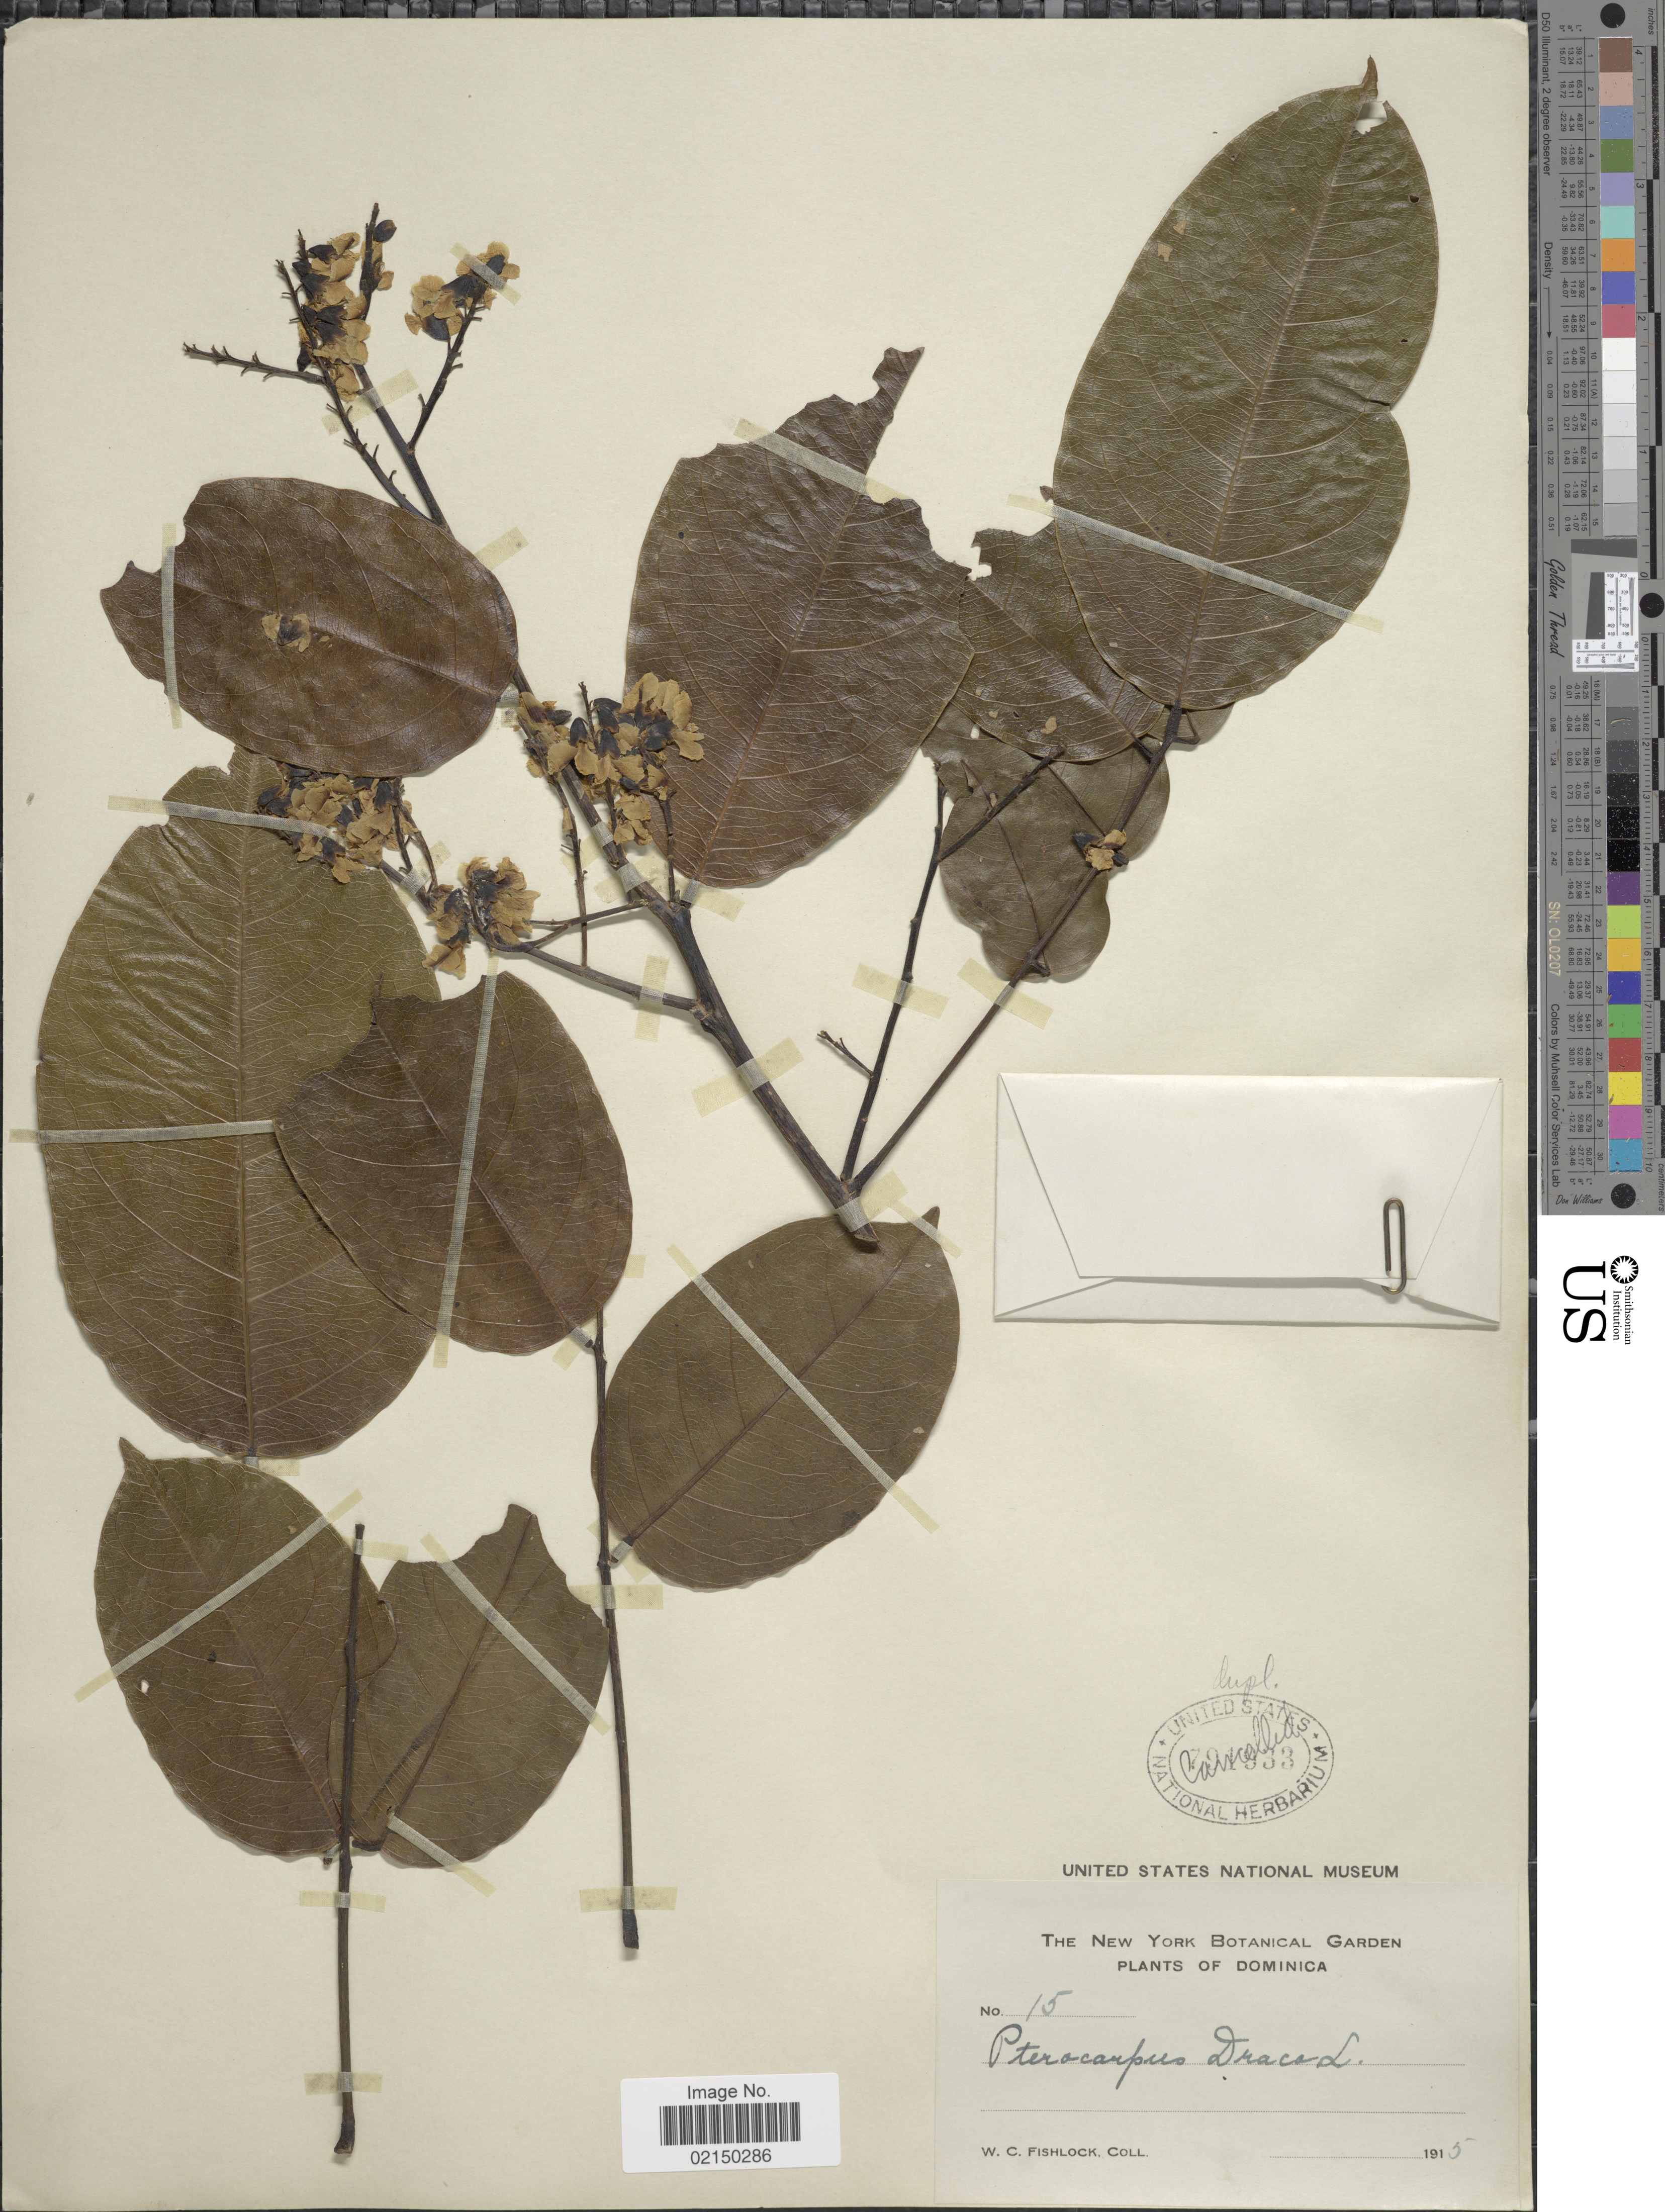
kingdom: Plantae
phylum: Tracheophyta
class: Magnoliopsida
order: Fabales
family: Fabaceae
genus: Pterocarpus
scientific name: Pterocarpus officinalis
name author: Jacq.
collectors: W. Fishlock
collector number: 15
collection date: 1915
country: Dominica